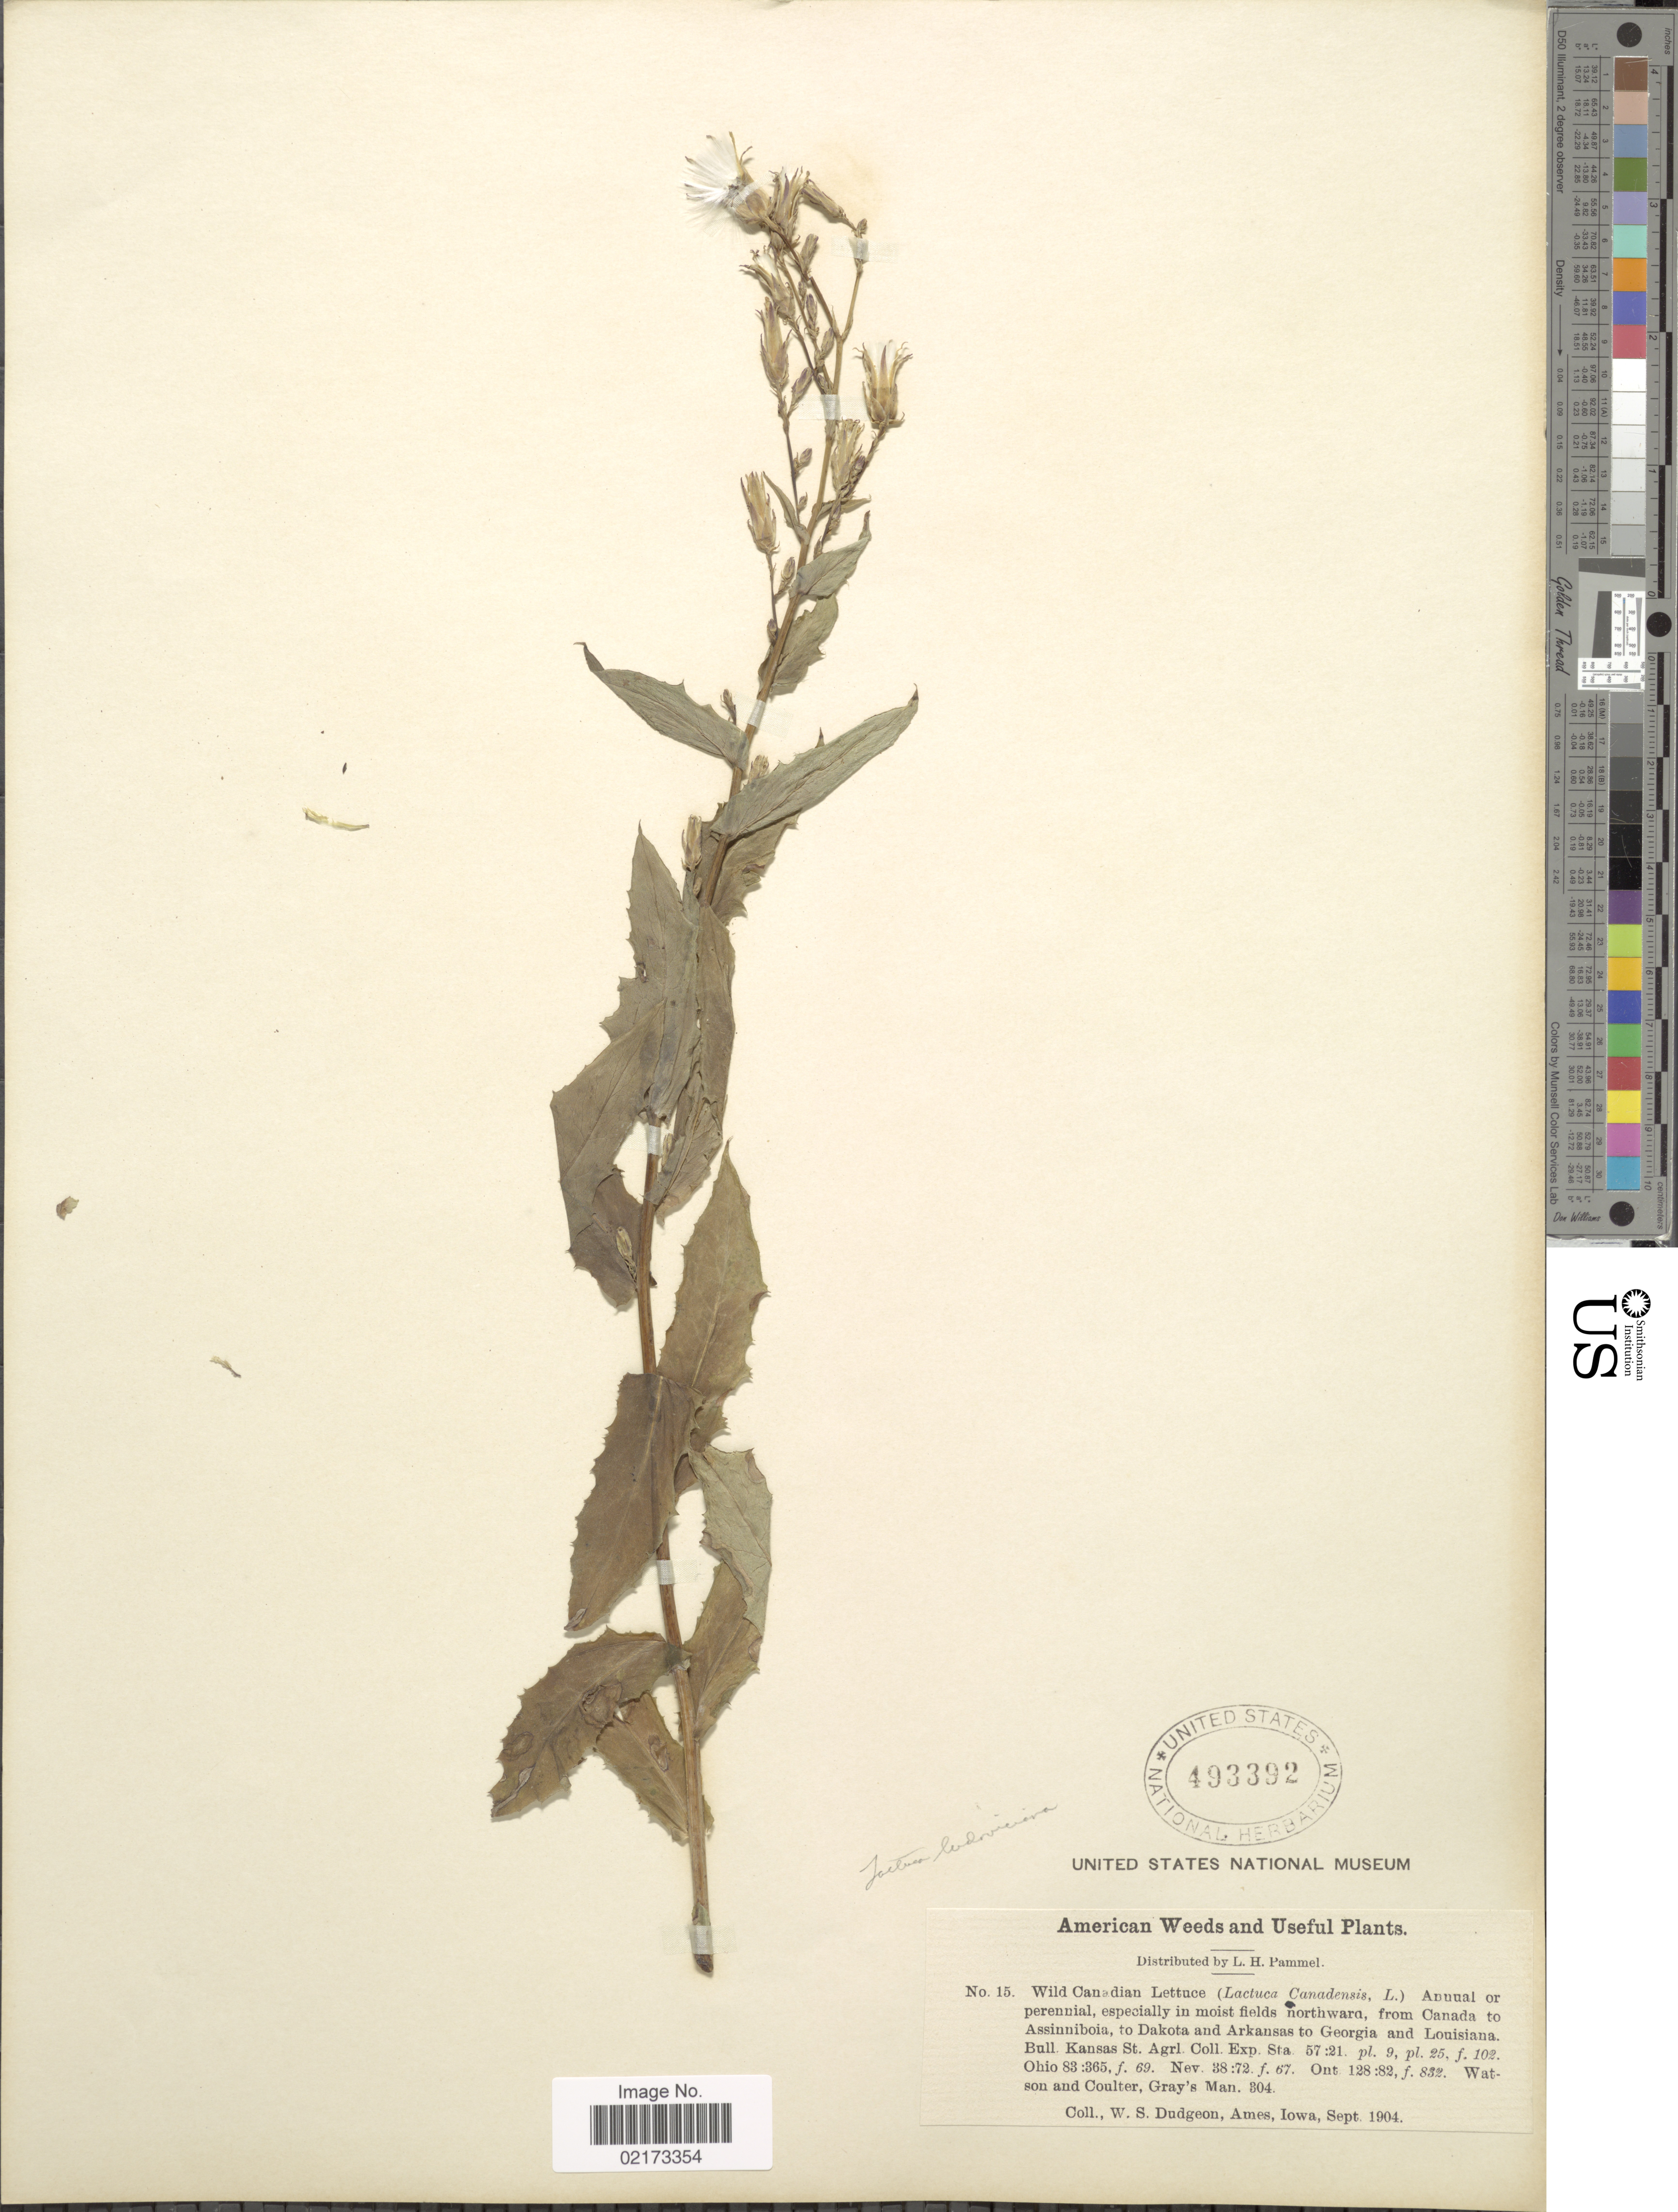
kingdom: Plantae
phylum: Tracheophyta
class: Magnoliopsida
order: Asterales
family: Asteraceae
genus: Lactuca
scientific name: Lactuca ludoviciana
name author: (Nutt.) Riddell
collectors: W. Dudgeon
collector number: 15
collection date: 1904-09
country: United States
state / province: Iowa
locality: America, Ames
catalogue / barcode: US 493392